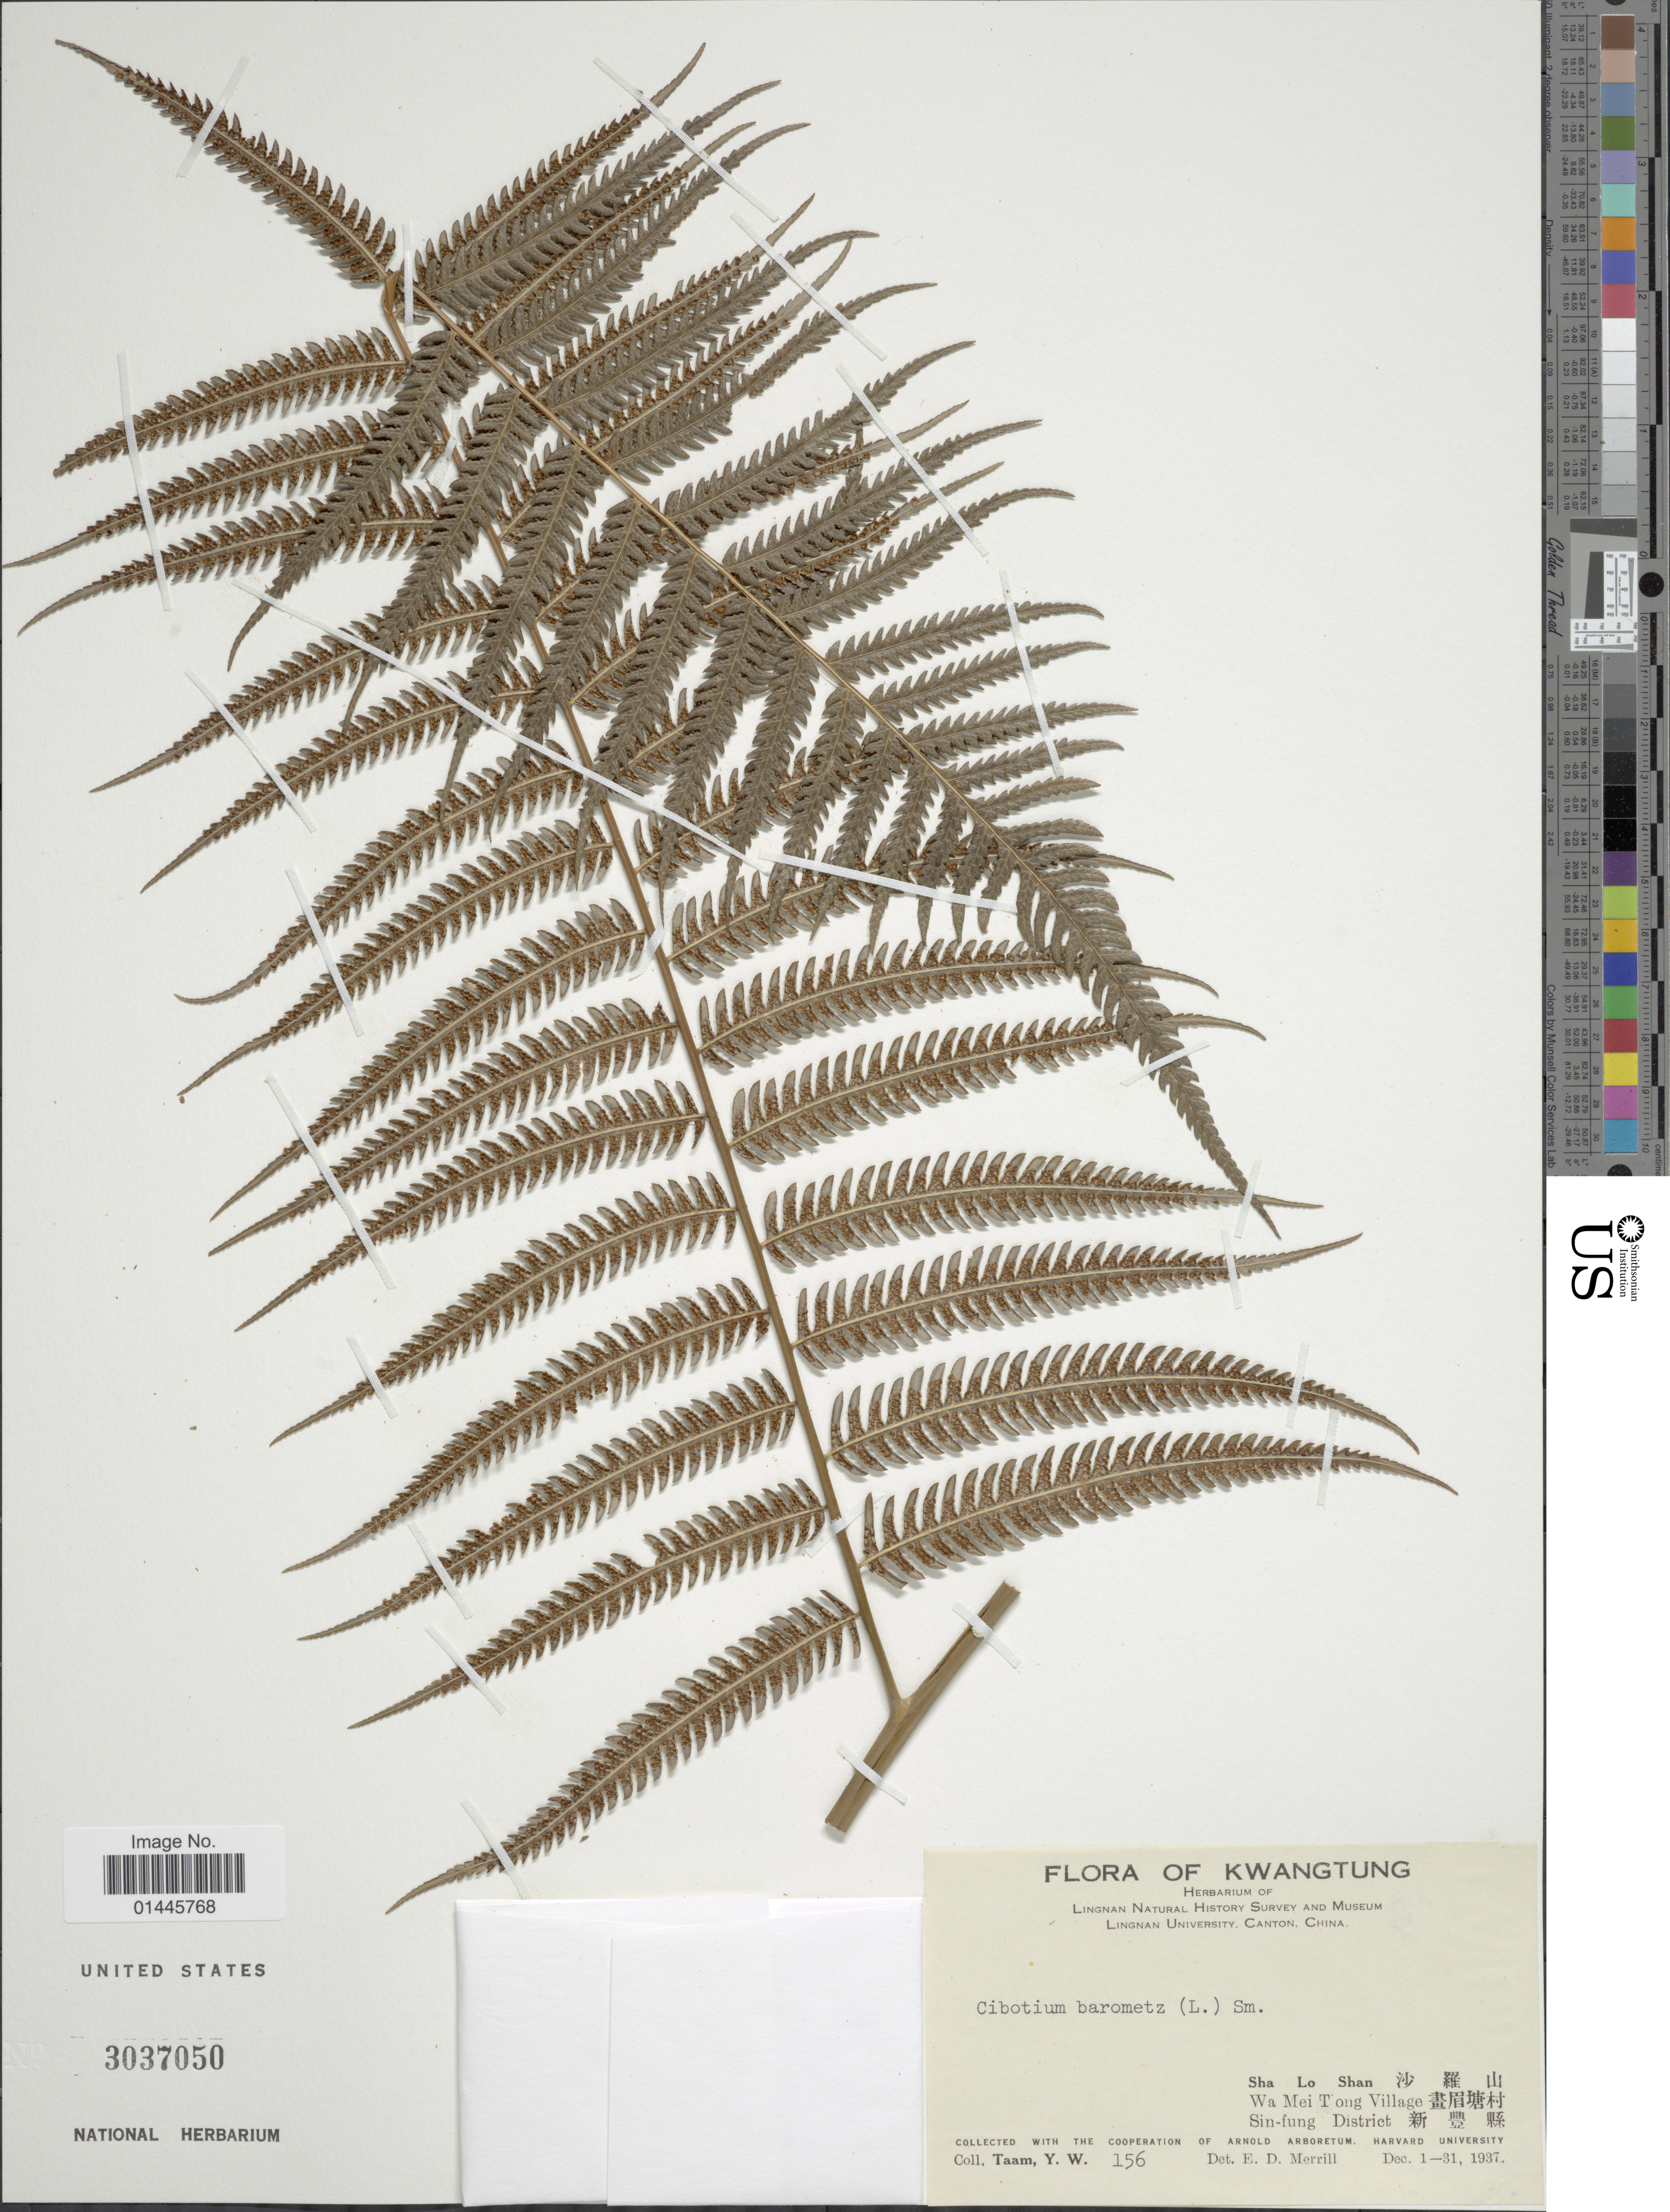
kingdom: Plantae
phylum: Tracheophyta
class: Polypodiopsida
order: Cyatheales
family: Cibotiaceae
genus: Cibotium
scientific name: Cibotium barometz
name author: (L.) J. Sm.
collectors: Y. W. Taam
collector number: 1569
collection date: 1937-12-01/1937-12-31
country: China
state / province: Guangdong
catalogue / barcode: US 3037050